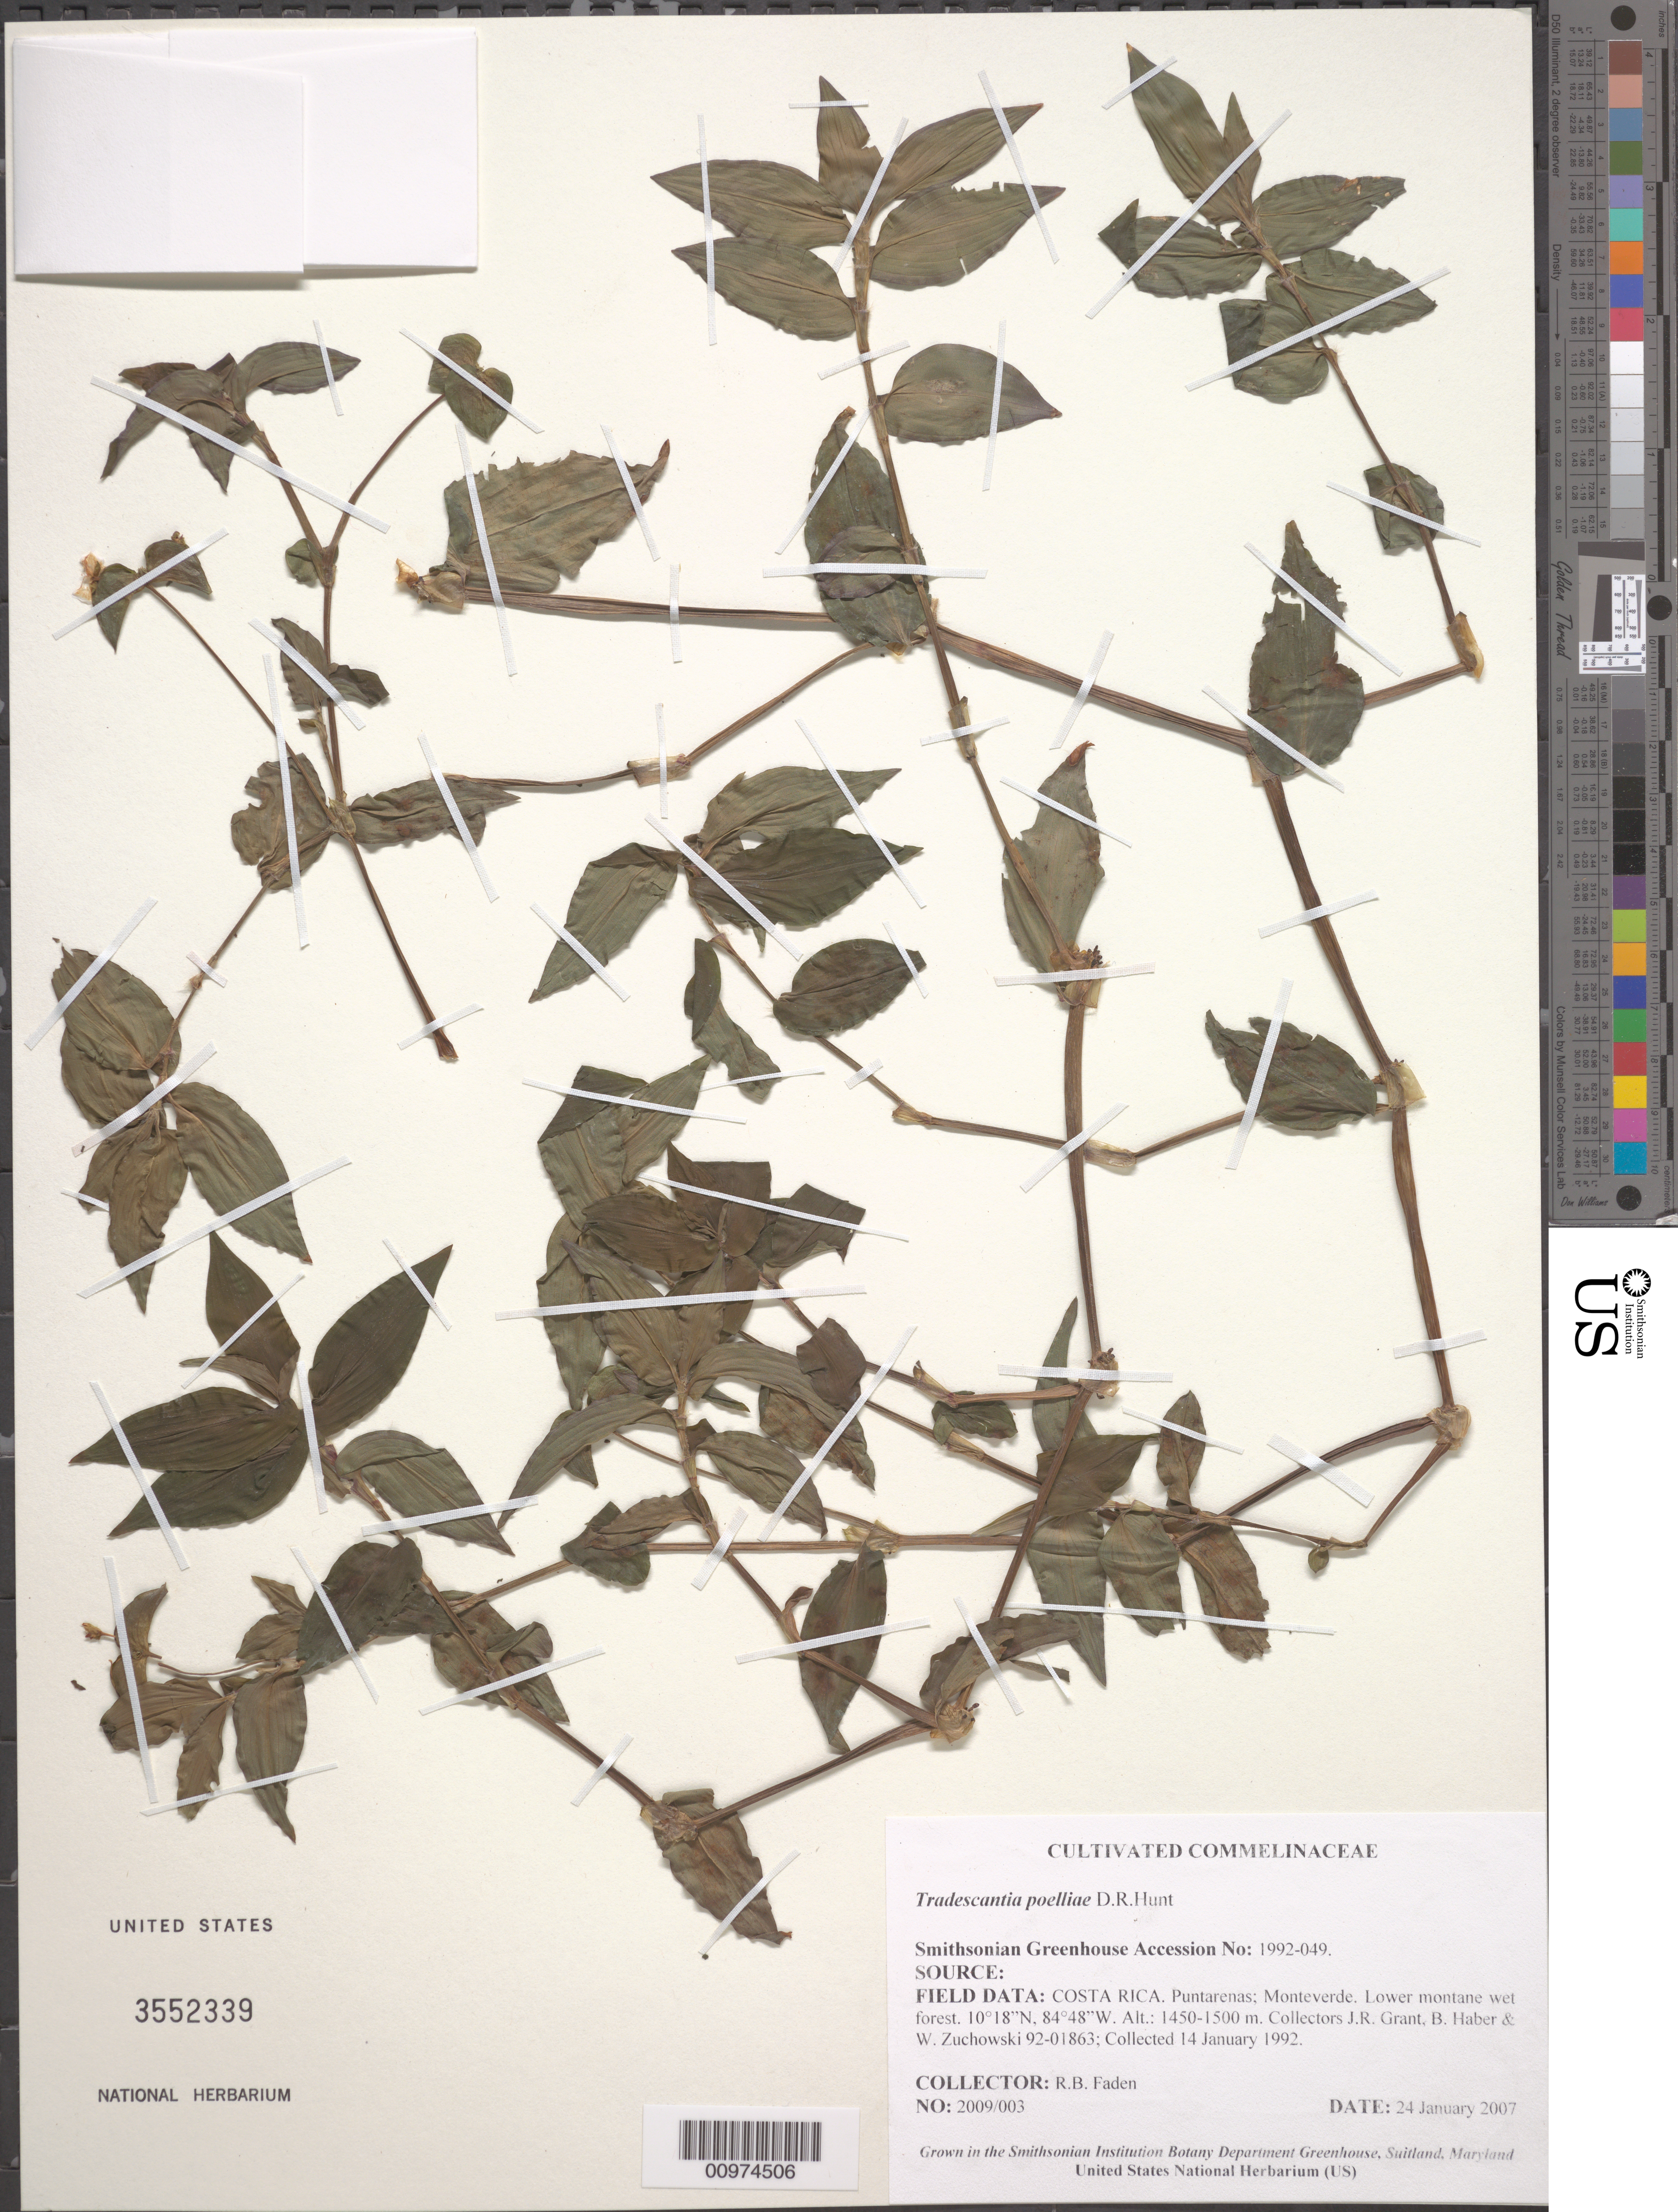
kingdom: Plantae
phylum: Tracheophyta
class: Liliopsida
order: Commelinales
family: Commelinaceae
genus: Tradescantia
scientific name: Tradescantia poelliae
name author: D.R. Hunt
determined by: Faden, Robert B., (US), Smithsonian Institution - National Museum of Natural History (UNITED STATES)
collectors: R. B. Faden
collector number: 2009/003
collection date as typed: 24 Jan 2007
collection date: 2007-01-24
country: Costa Rica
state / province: Puntarenas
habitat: Lower montane wet forest.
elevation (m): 1450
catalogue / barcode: US 3552339